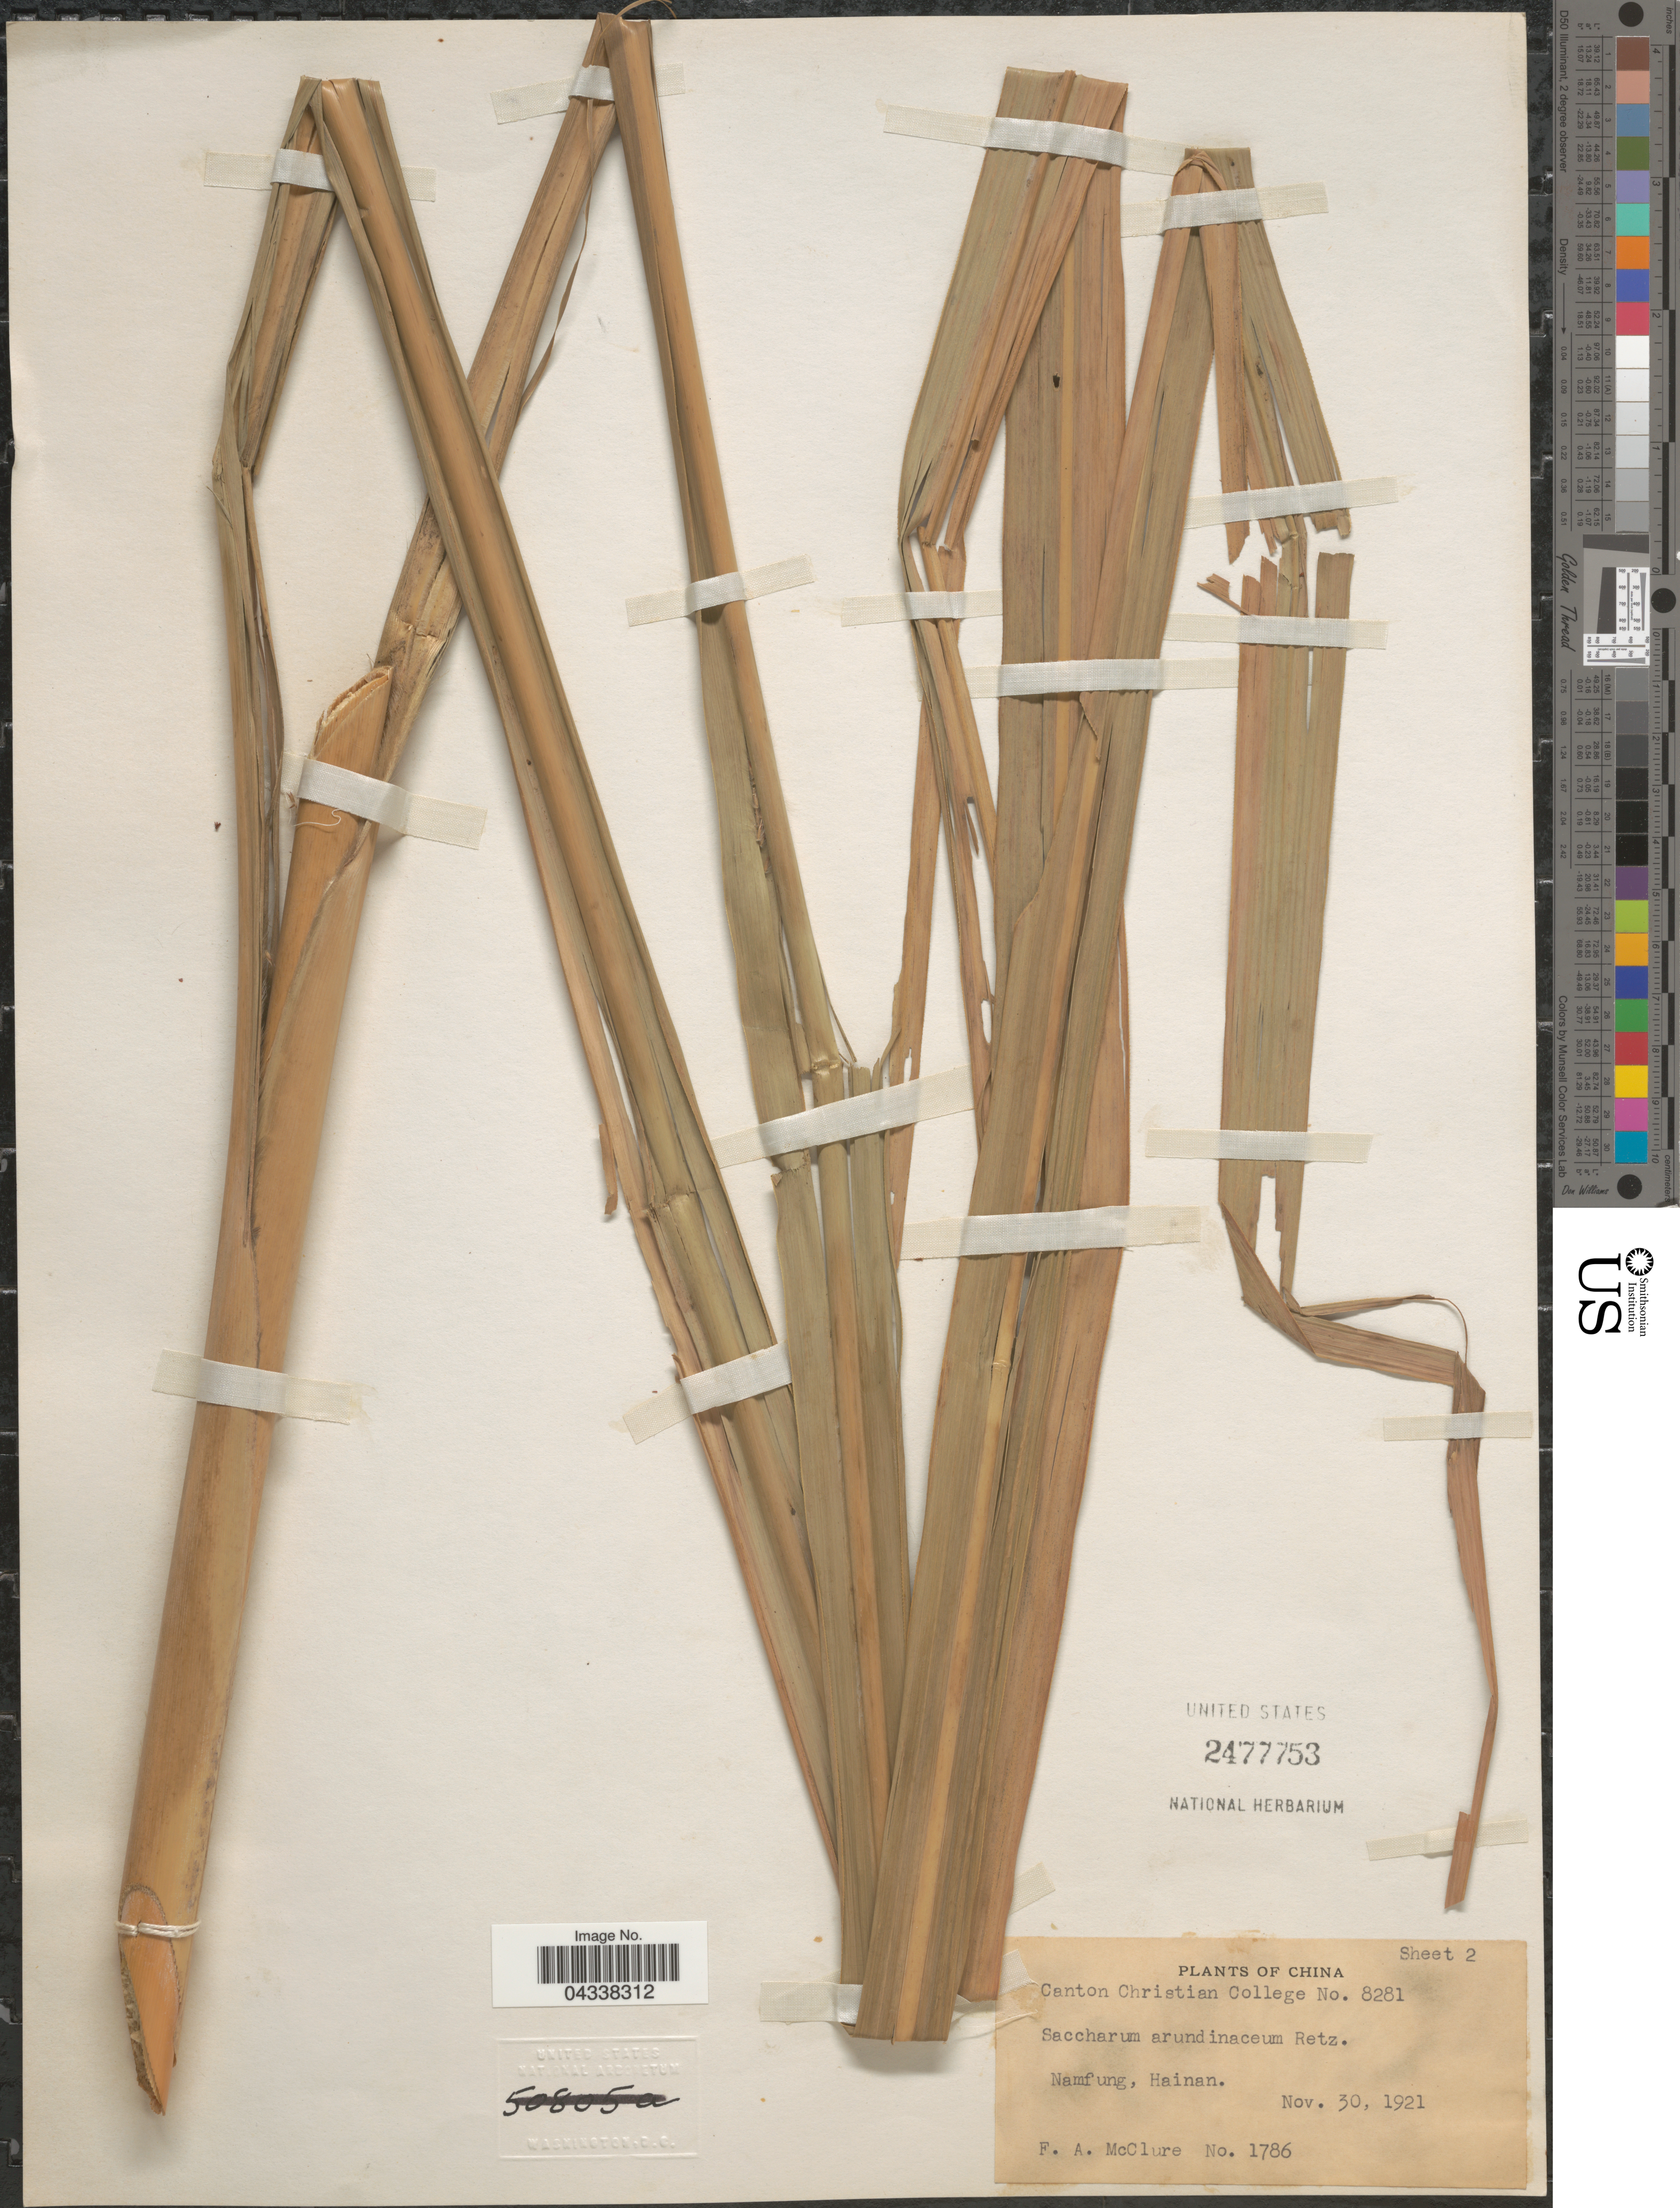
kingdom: Plantae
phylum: Tracheophyta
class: Liliopsida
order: Poales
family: Poaceae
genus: Tripidium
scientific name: Tripidium arundinaceum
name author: (Retz.) Welker et al.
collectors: F. A. McClure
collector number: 1786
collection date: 1921-11-30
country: China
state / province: Hainan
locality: Namfung.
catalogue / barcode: US 2477753